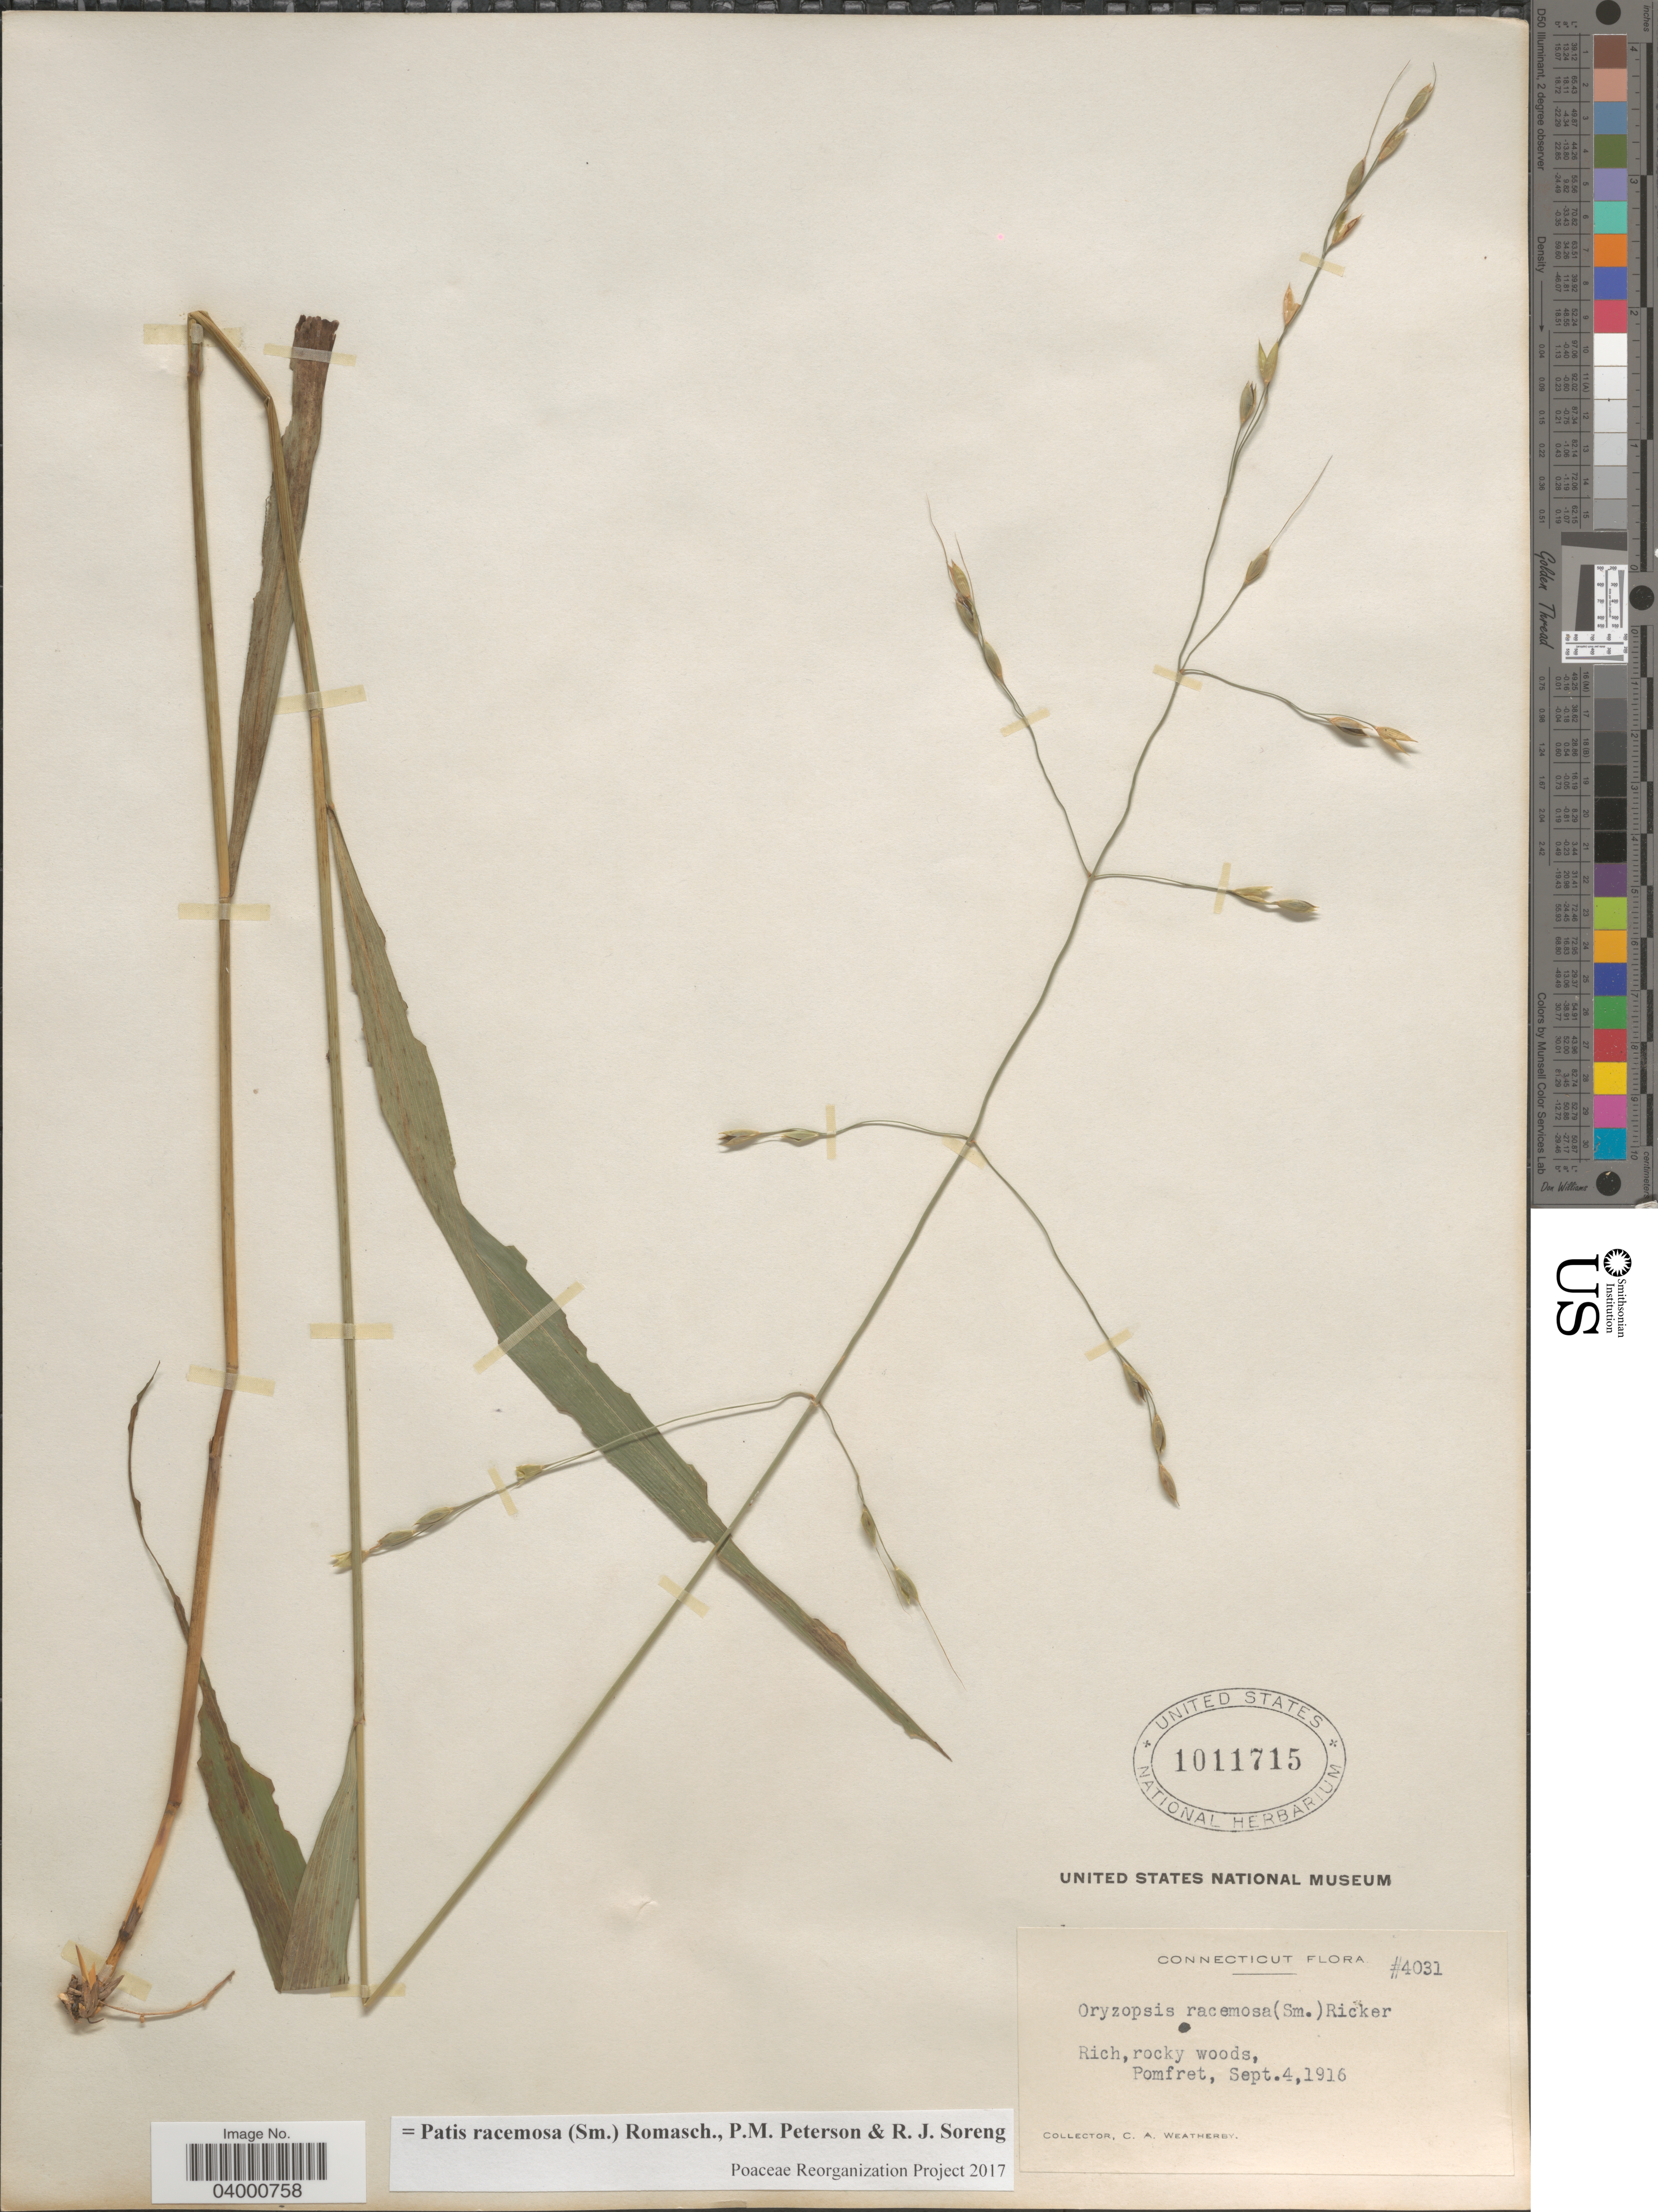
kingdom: Plantae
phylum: Tracheophyta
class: Liliopsida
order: Poales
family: Poaceae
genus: Patis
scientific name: Patis racemosa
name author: (Sm.) Romasch. et al.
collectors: C. A. Weatherby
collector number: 4031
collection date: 1916-09-04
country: United States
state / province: Connecticut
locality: Rich, rocky woods, Pomfret.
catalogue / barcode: US 1011715